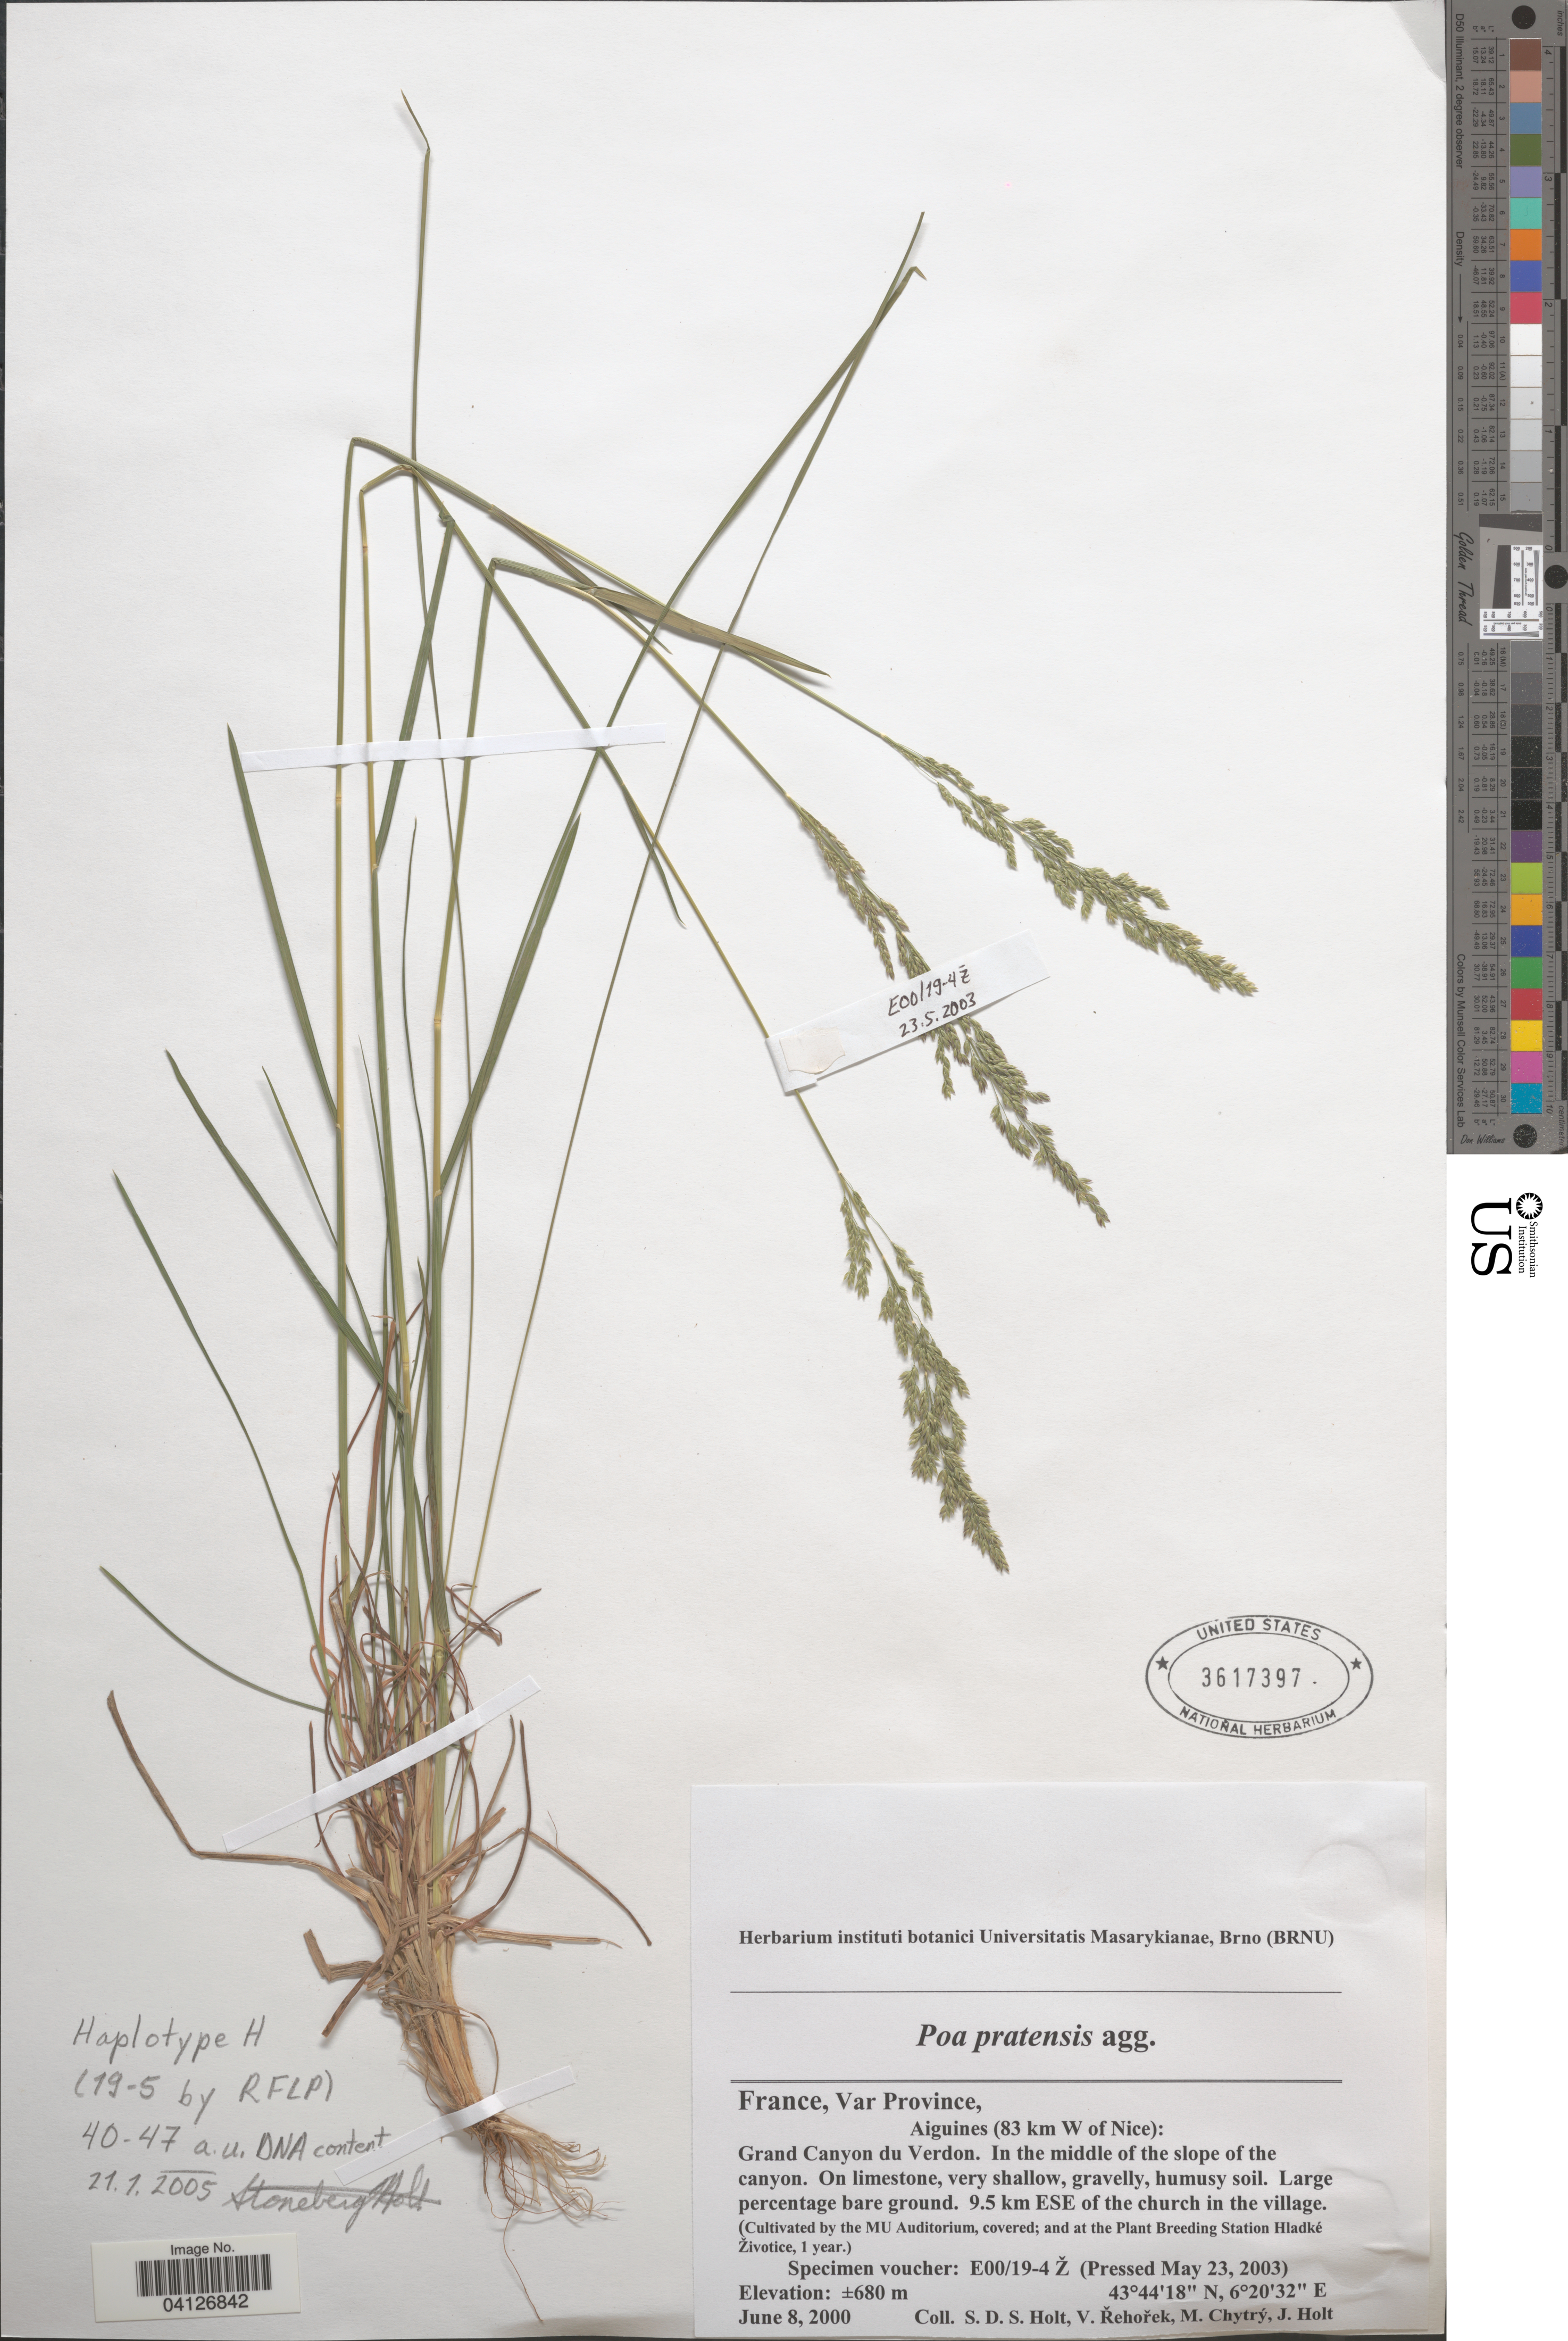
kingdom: Plantae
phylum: Tracheophyta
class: Liliopsida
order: Poales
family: Poaceae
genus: Poa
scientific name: Poa pratensis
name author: L.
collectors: Ex herb. instituti botanici Universitatis Masarykianae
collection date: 2003-05-23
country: Czechia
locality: By the MU Auditorium, covered; and at the Plant Breeding Station Hladké Životice, 1 year.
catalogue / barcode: US 3617397